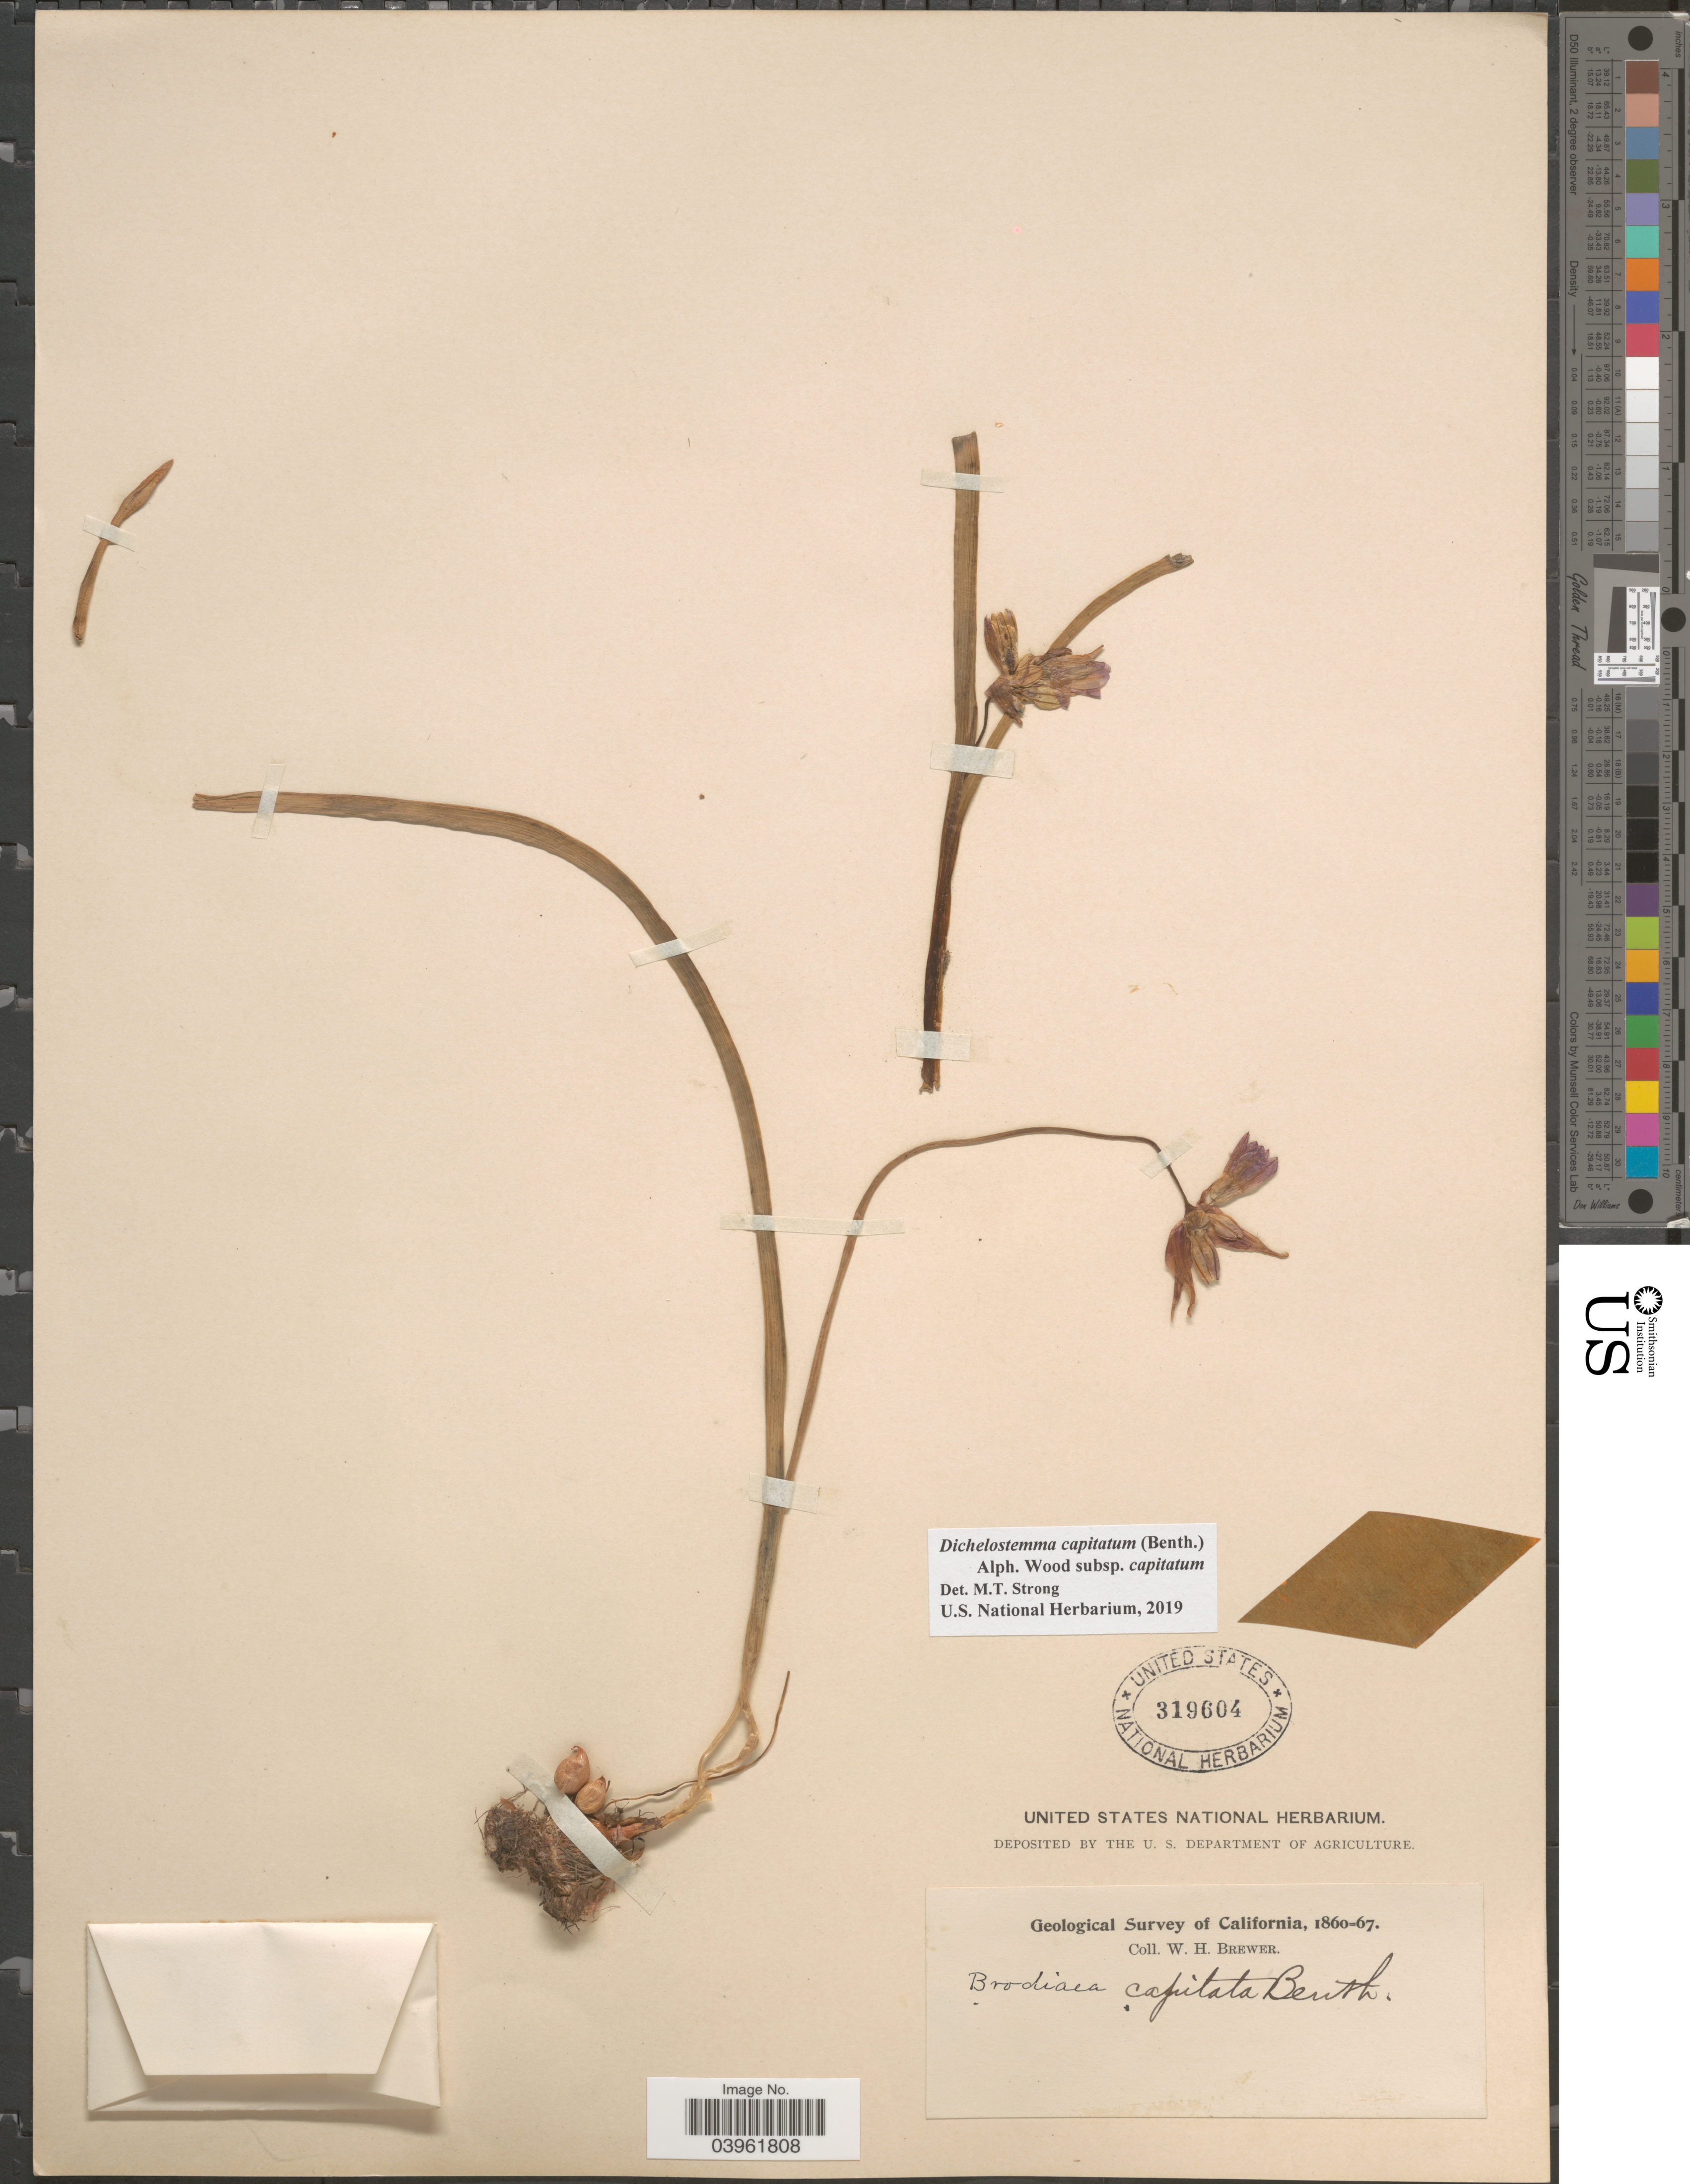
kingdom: Plantae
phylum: Tracheophyta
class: Liliopsida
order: Asparagales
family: Asparagaceae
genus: Dichelostemma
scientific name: Dichelostemma capitatum subsp. capitatum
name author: (Benth.) Alph. Wood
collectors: W. H. Brewer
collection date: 1860/1867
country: United States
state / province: California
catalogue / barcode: US 319604